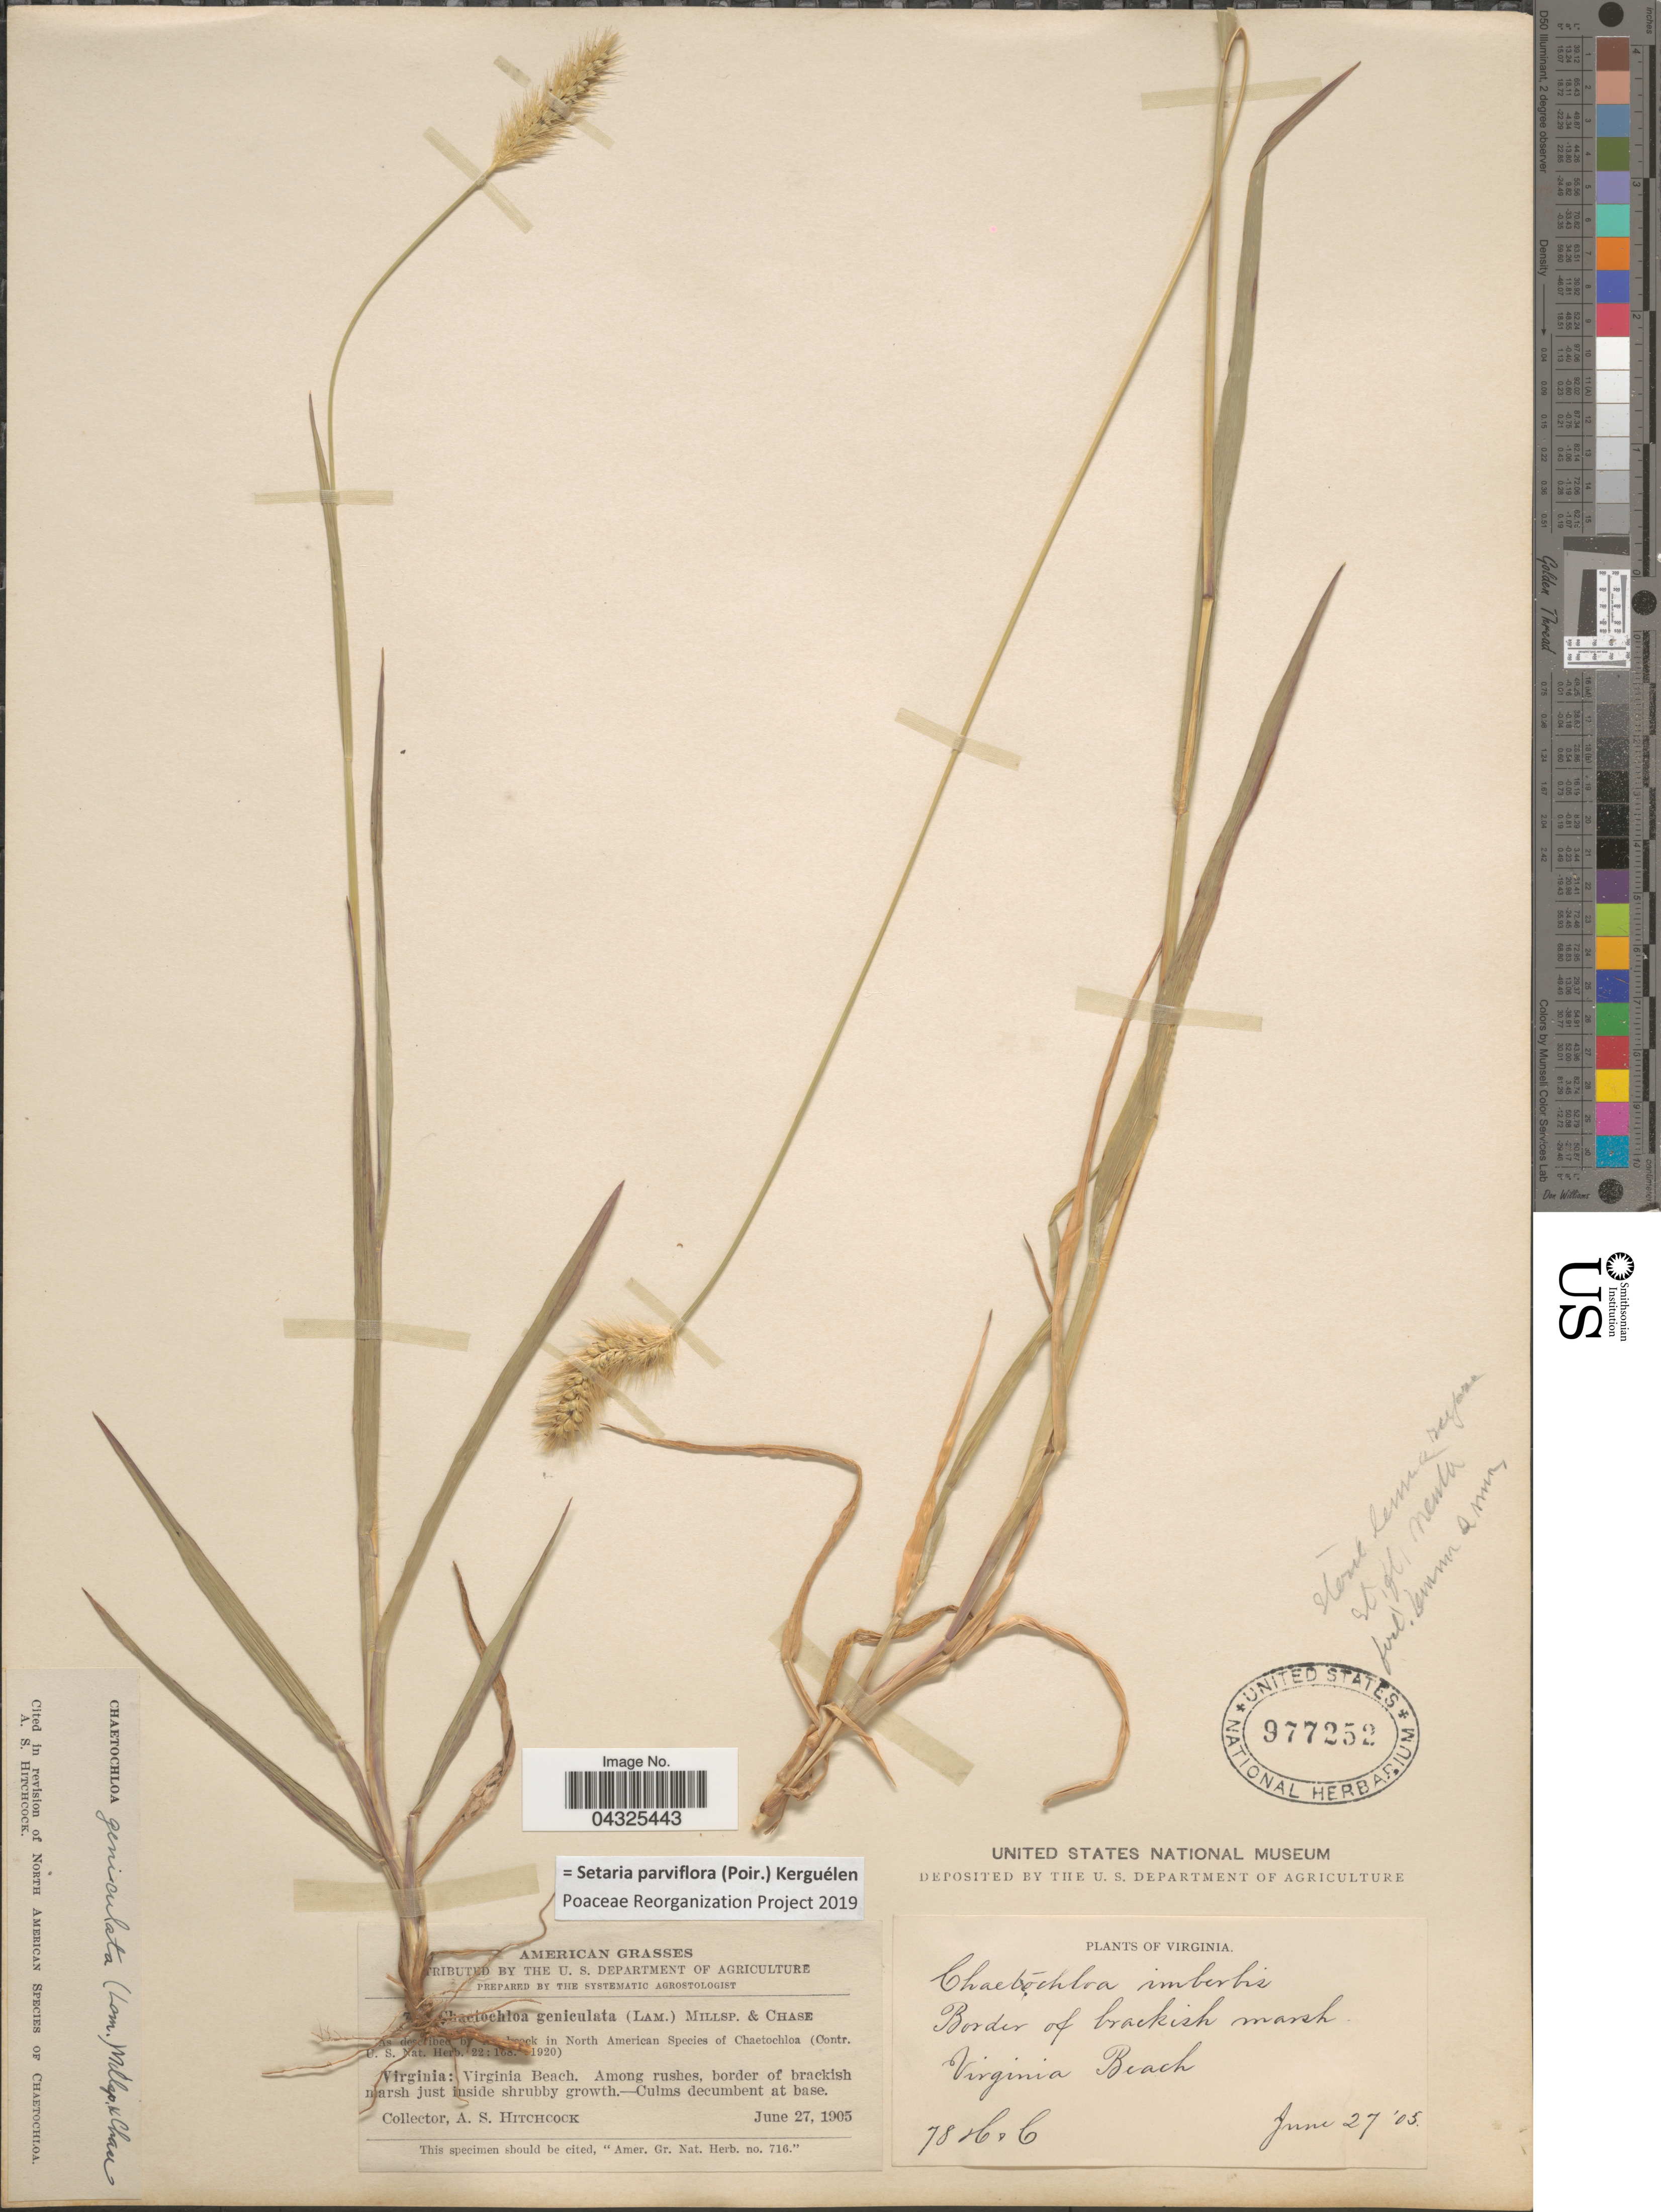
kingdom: Plantae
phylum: Tracheophyta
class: Liliopsida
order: Poales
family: Poaceae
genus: Setaria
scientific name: Setaria parviflora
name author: (Poir.) Kerguélen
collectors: A. S. Hitchcock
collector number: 78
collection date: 1905-06-27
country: United States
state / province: Virginia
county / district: City of Virginia Beach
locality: Virginia Beach.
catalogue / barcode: US 977252